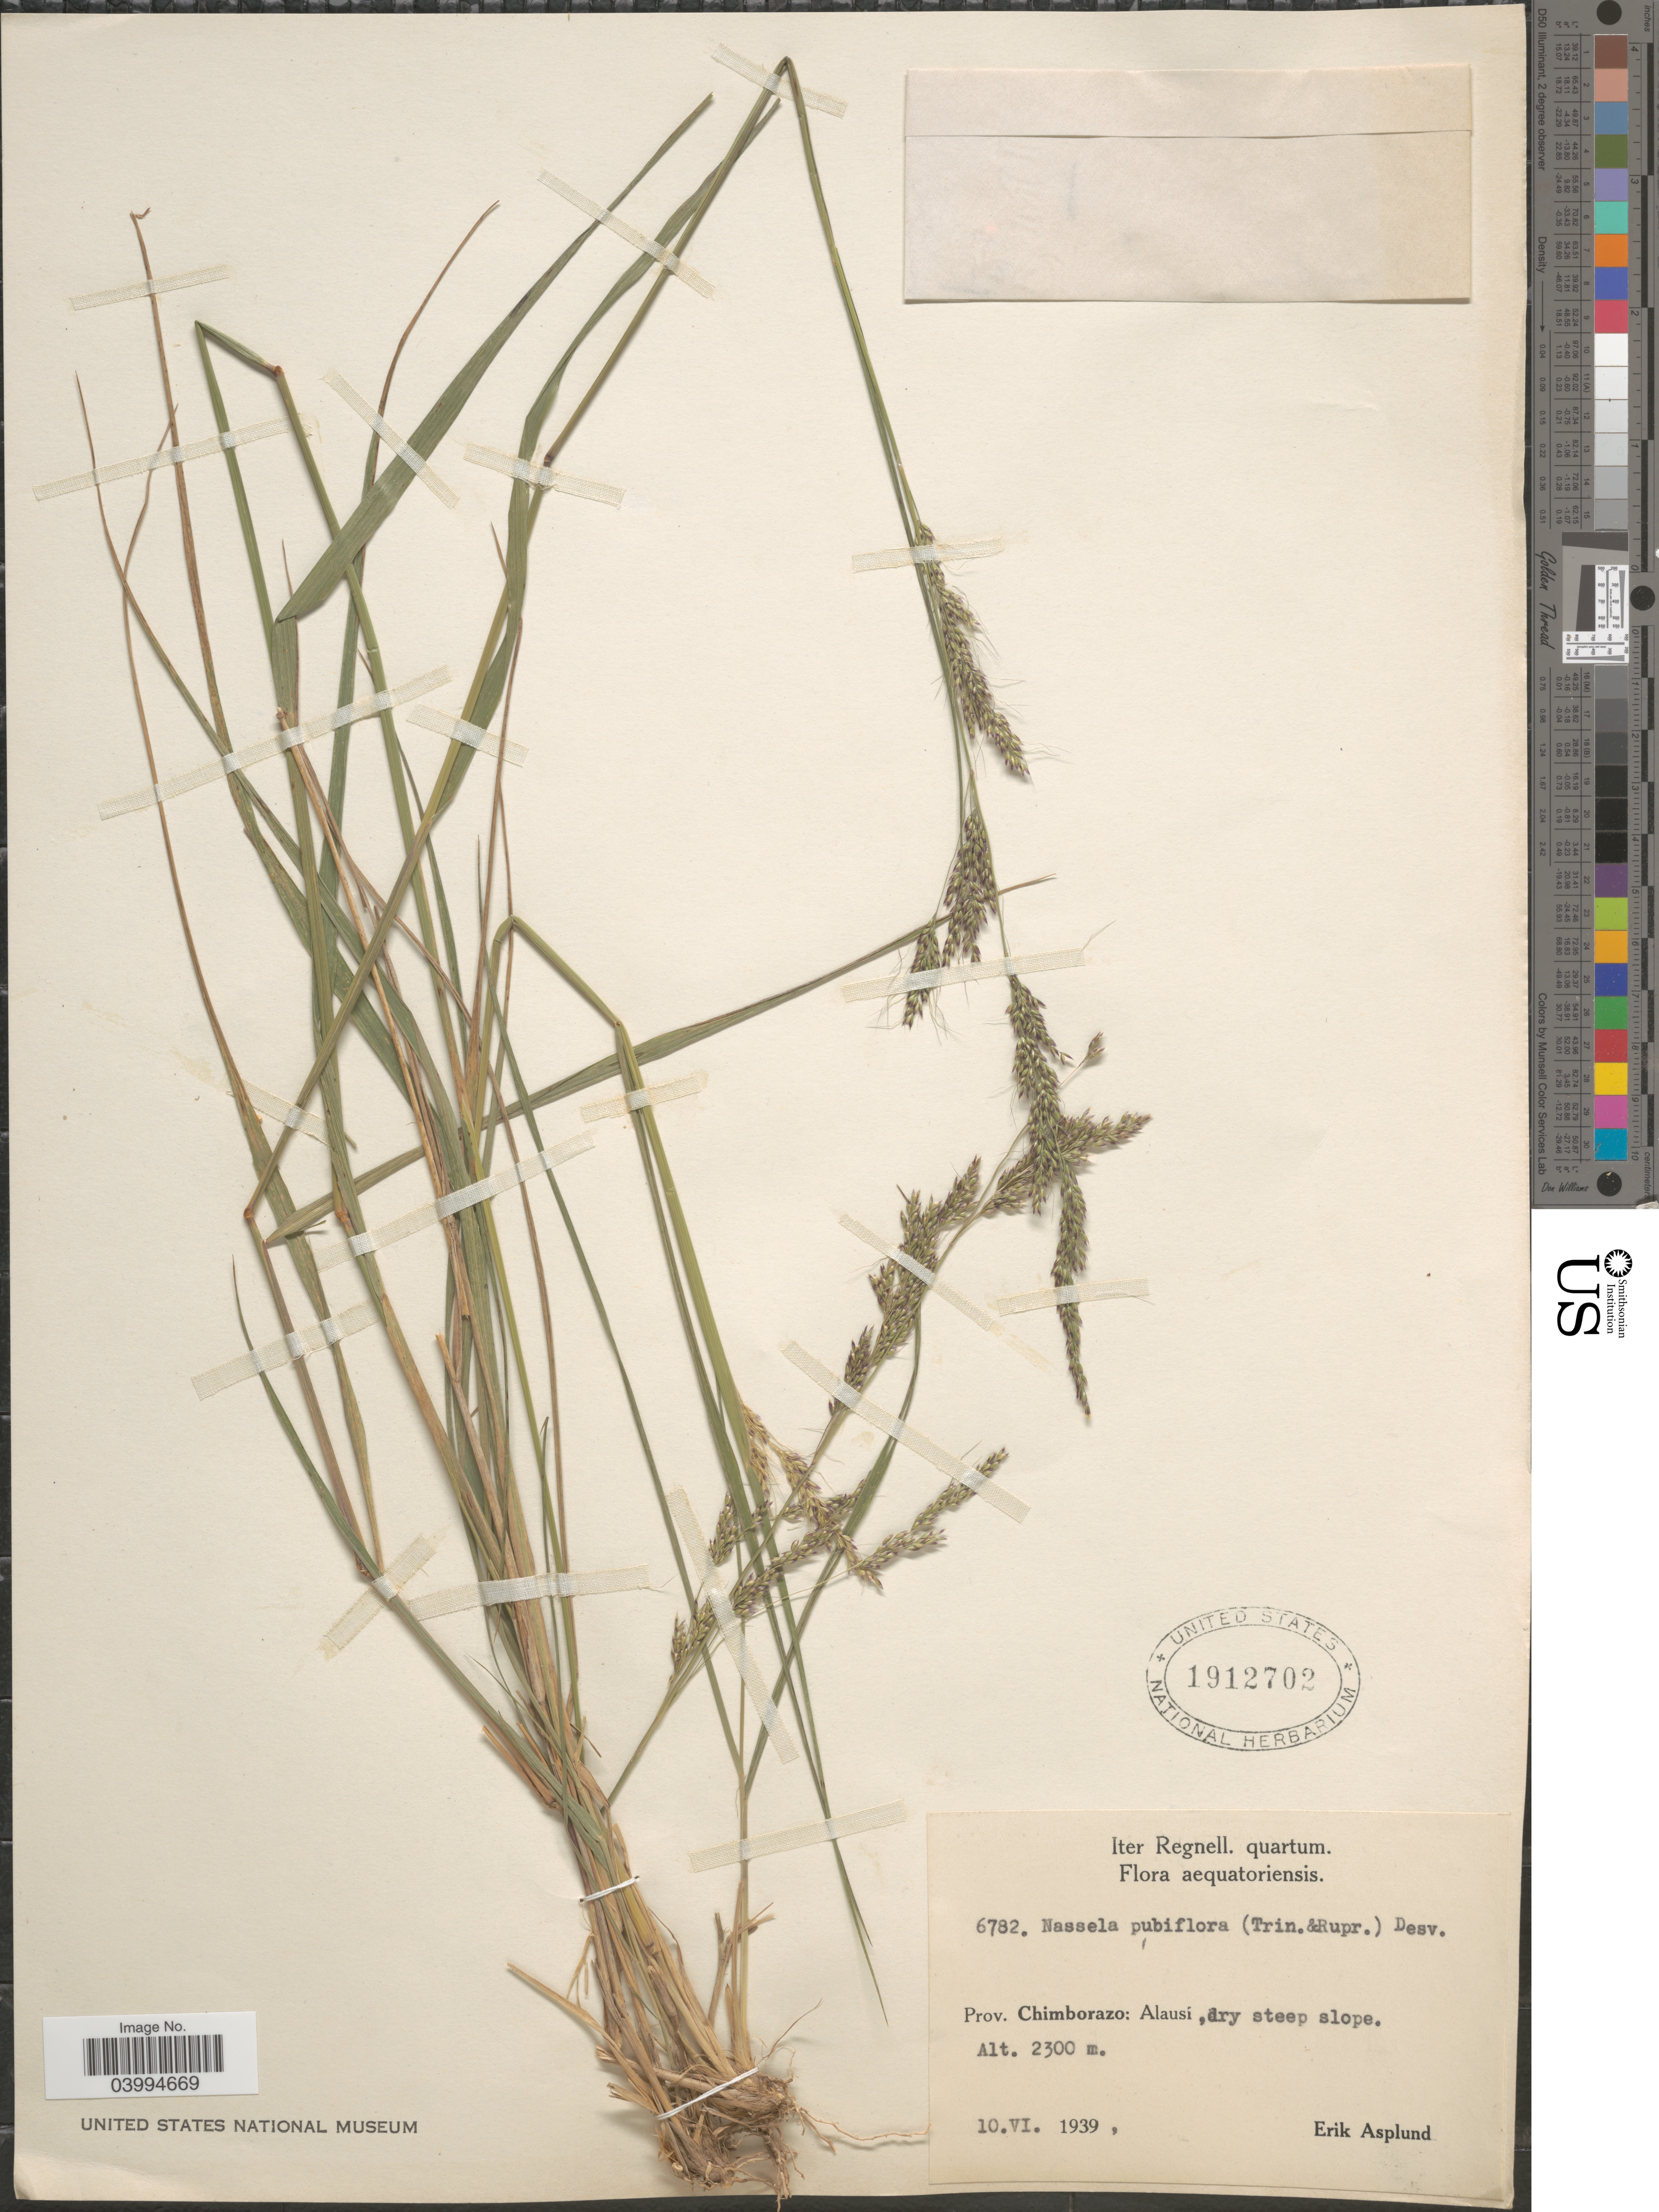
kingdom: Plantae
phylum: Tracheophyta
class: Liliopsida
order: Poales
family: Poaceae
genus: Nassella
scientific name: Nassella pubiflora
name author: (Trin. & Rupr.) É. Desv.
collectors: E. Asplund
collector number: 6782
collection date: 1939-06-10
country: Ecuador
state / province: Chimborazo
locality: Alausí, dry steep slope.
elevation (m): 2300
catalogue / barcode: US 1912702